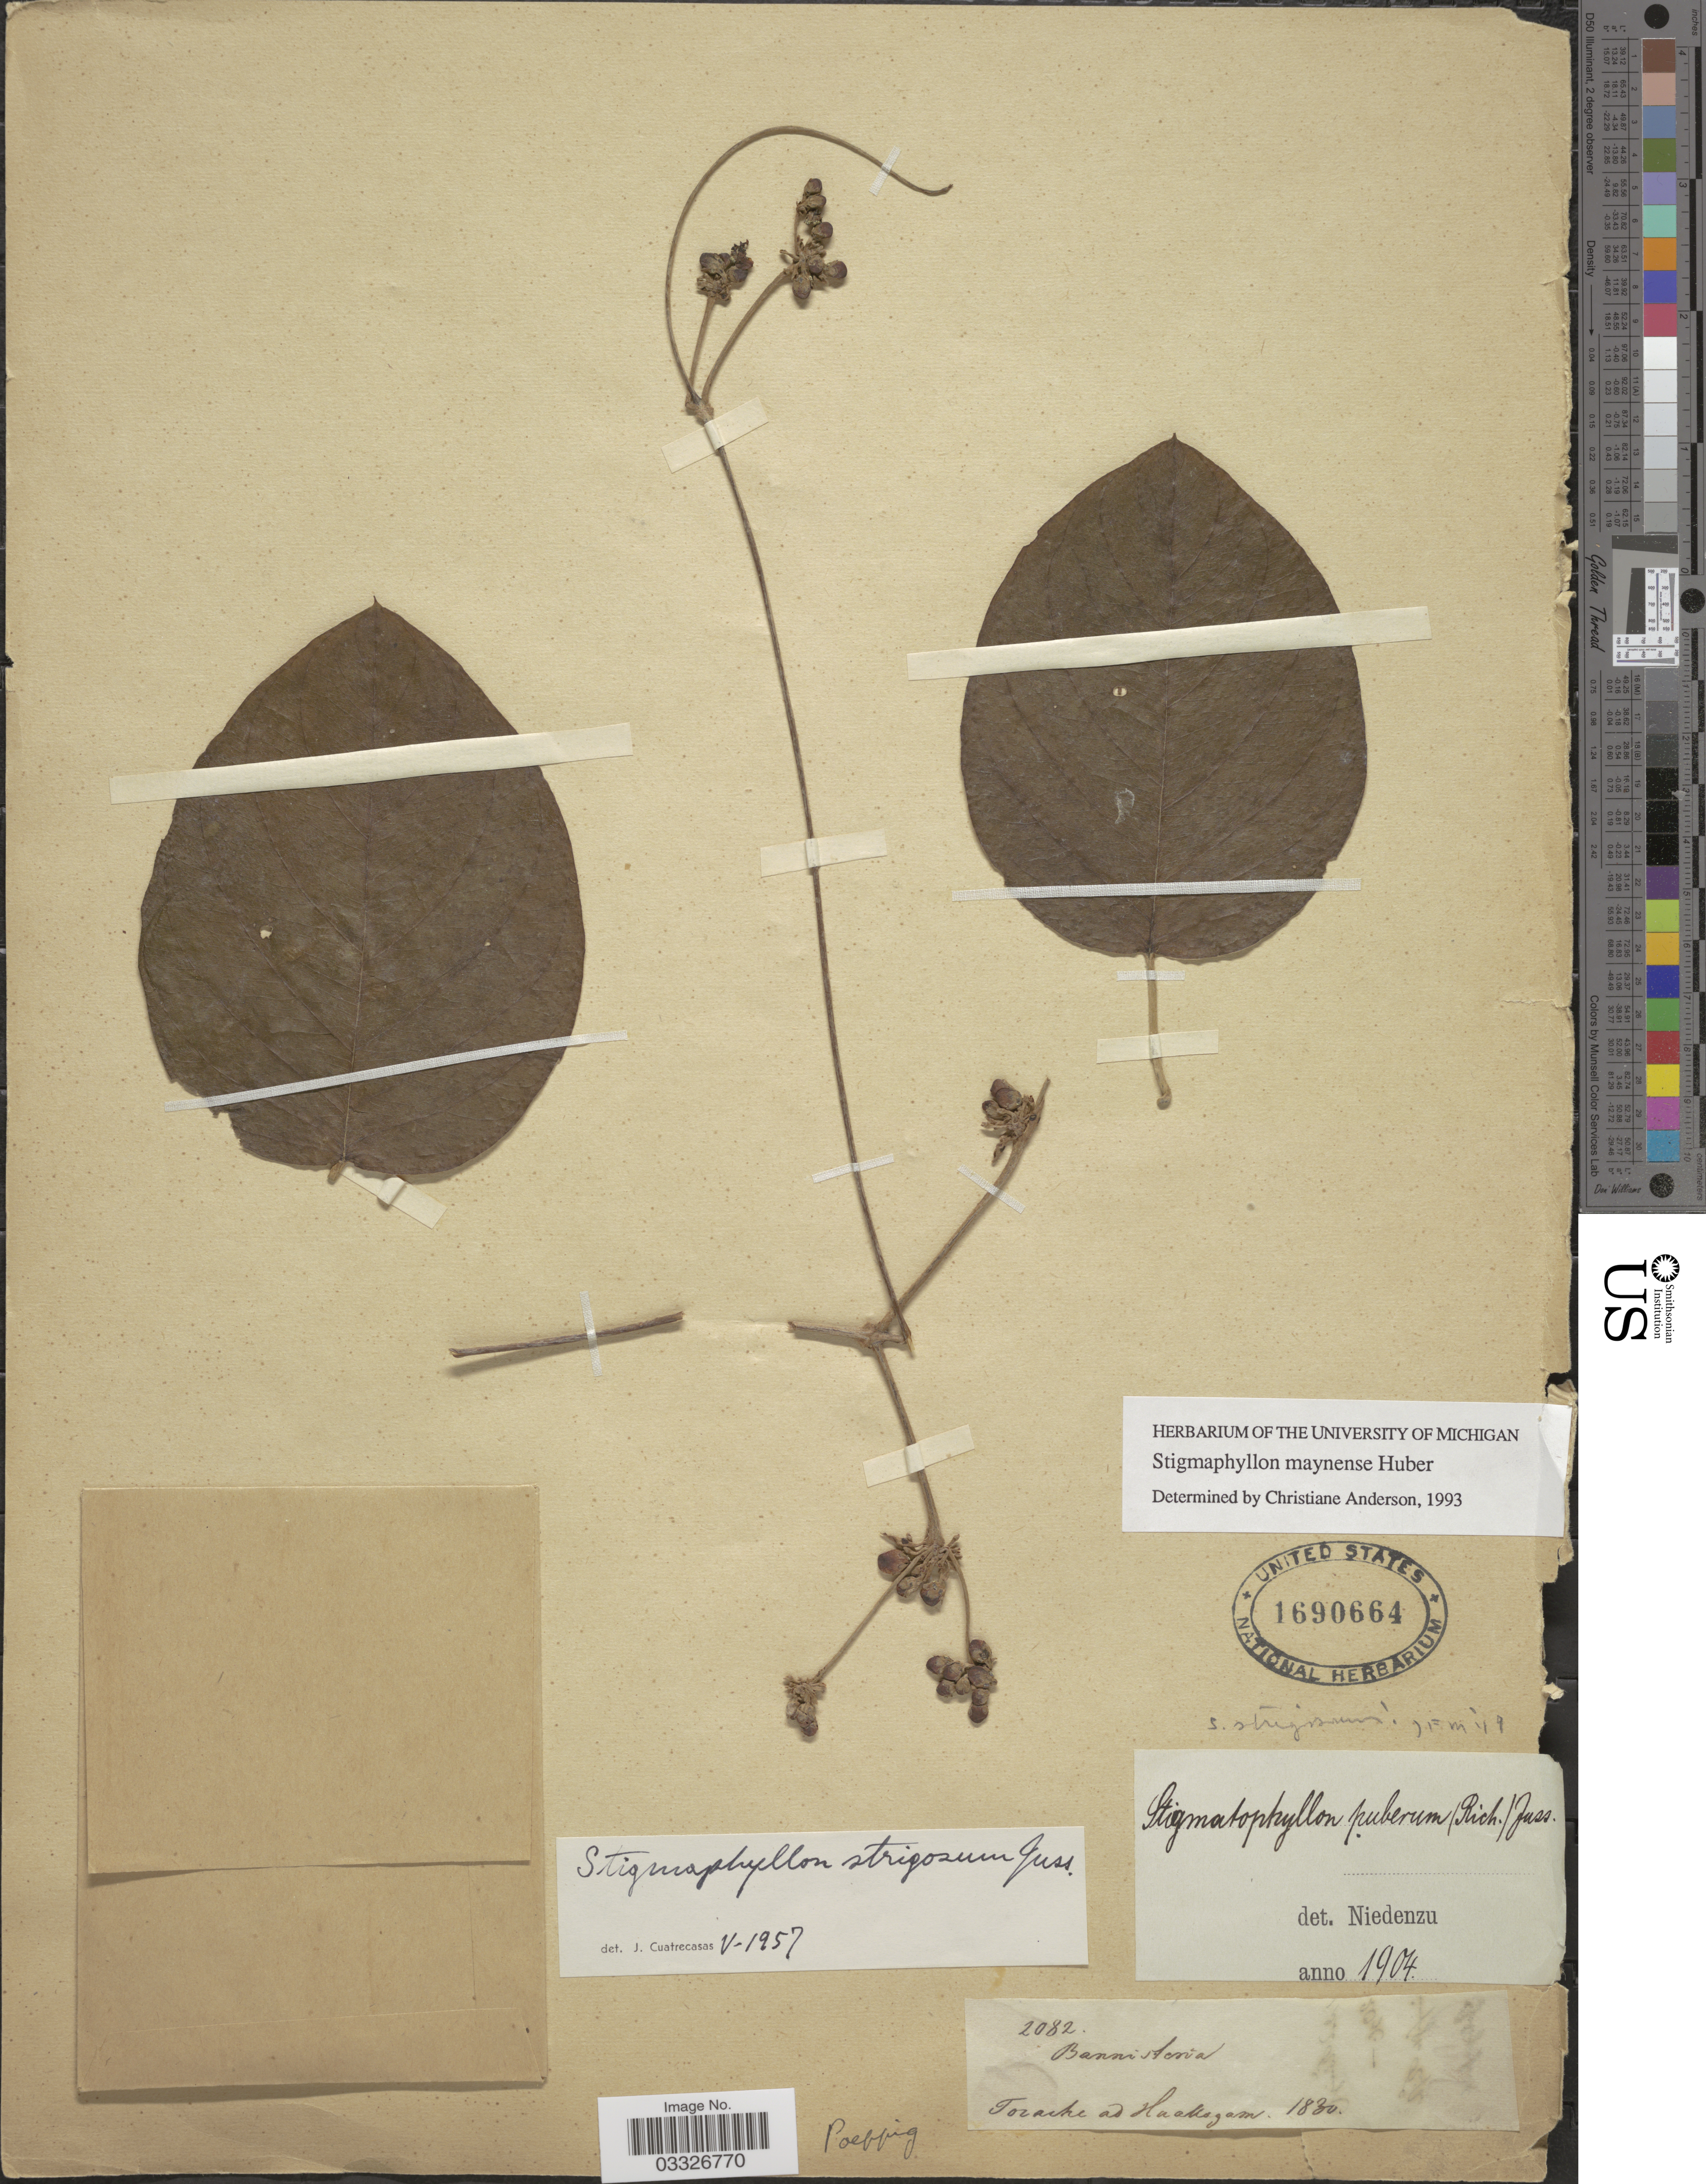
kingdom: Plantae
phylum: Tracheophyta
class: Magnoliopsida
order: Malpighiales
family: Malpighiaceae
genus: Stigmaphyllon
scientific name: Stigmaphyllon maynense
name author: Huber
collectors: Poeppig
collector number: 2082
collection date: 1830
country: Peru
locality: Tocache ad Huallagam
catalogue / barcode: US 1690664